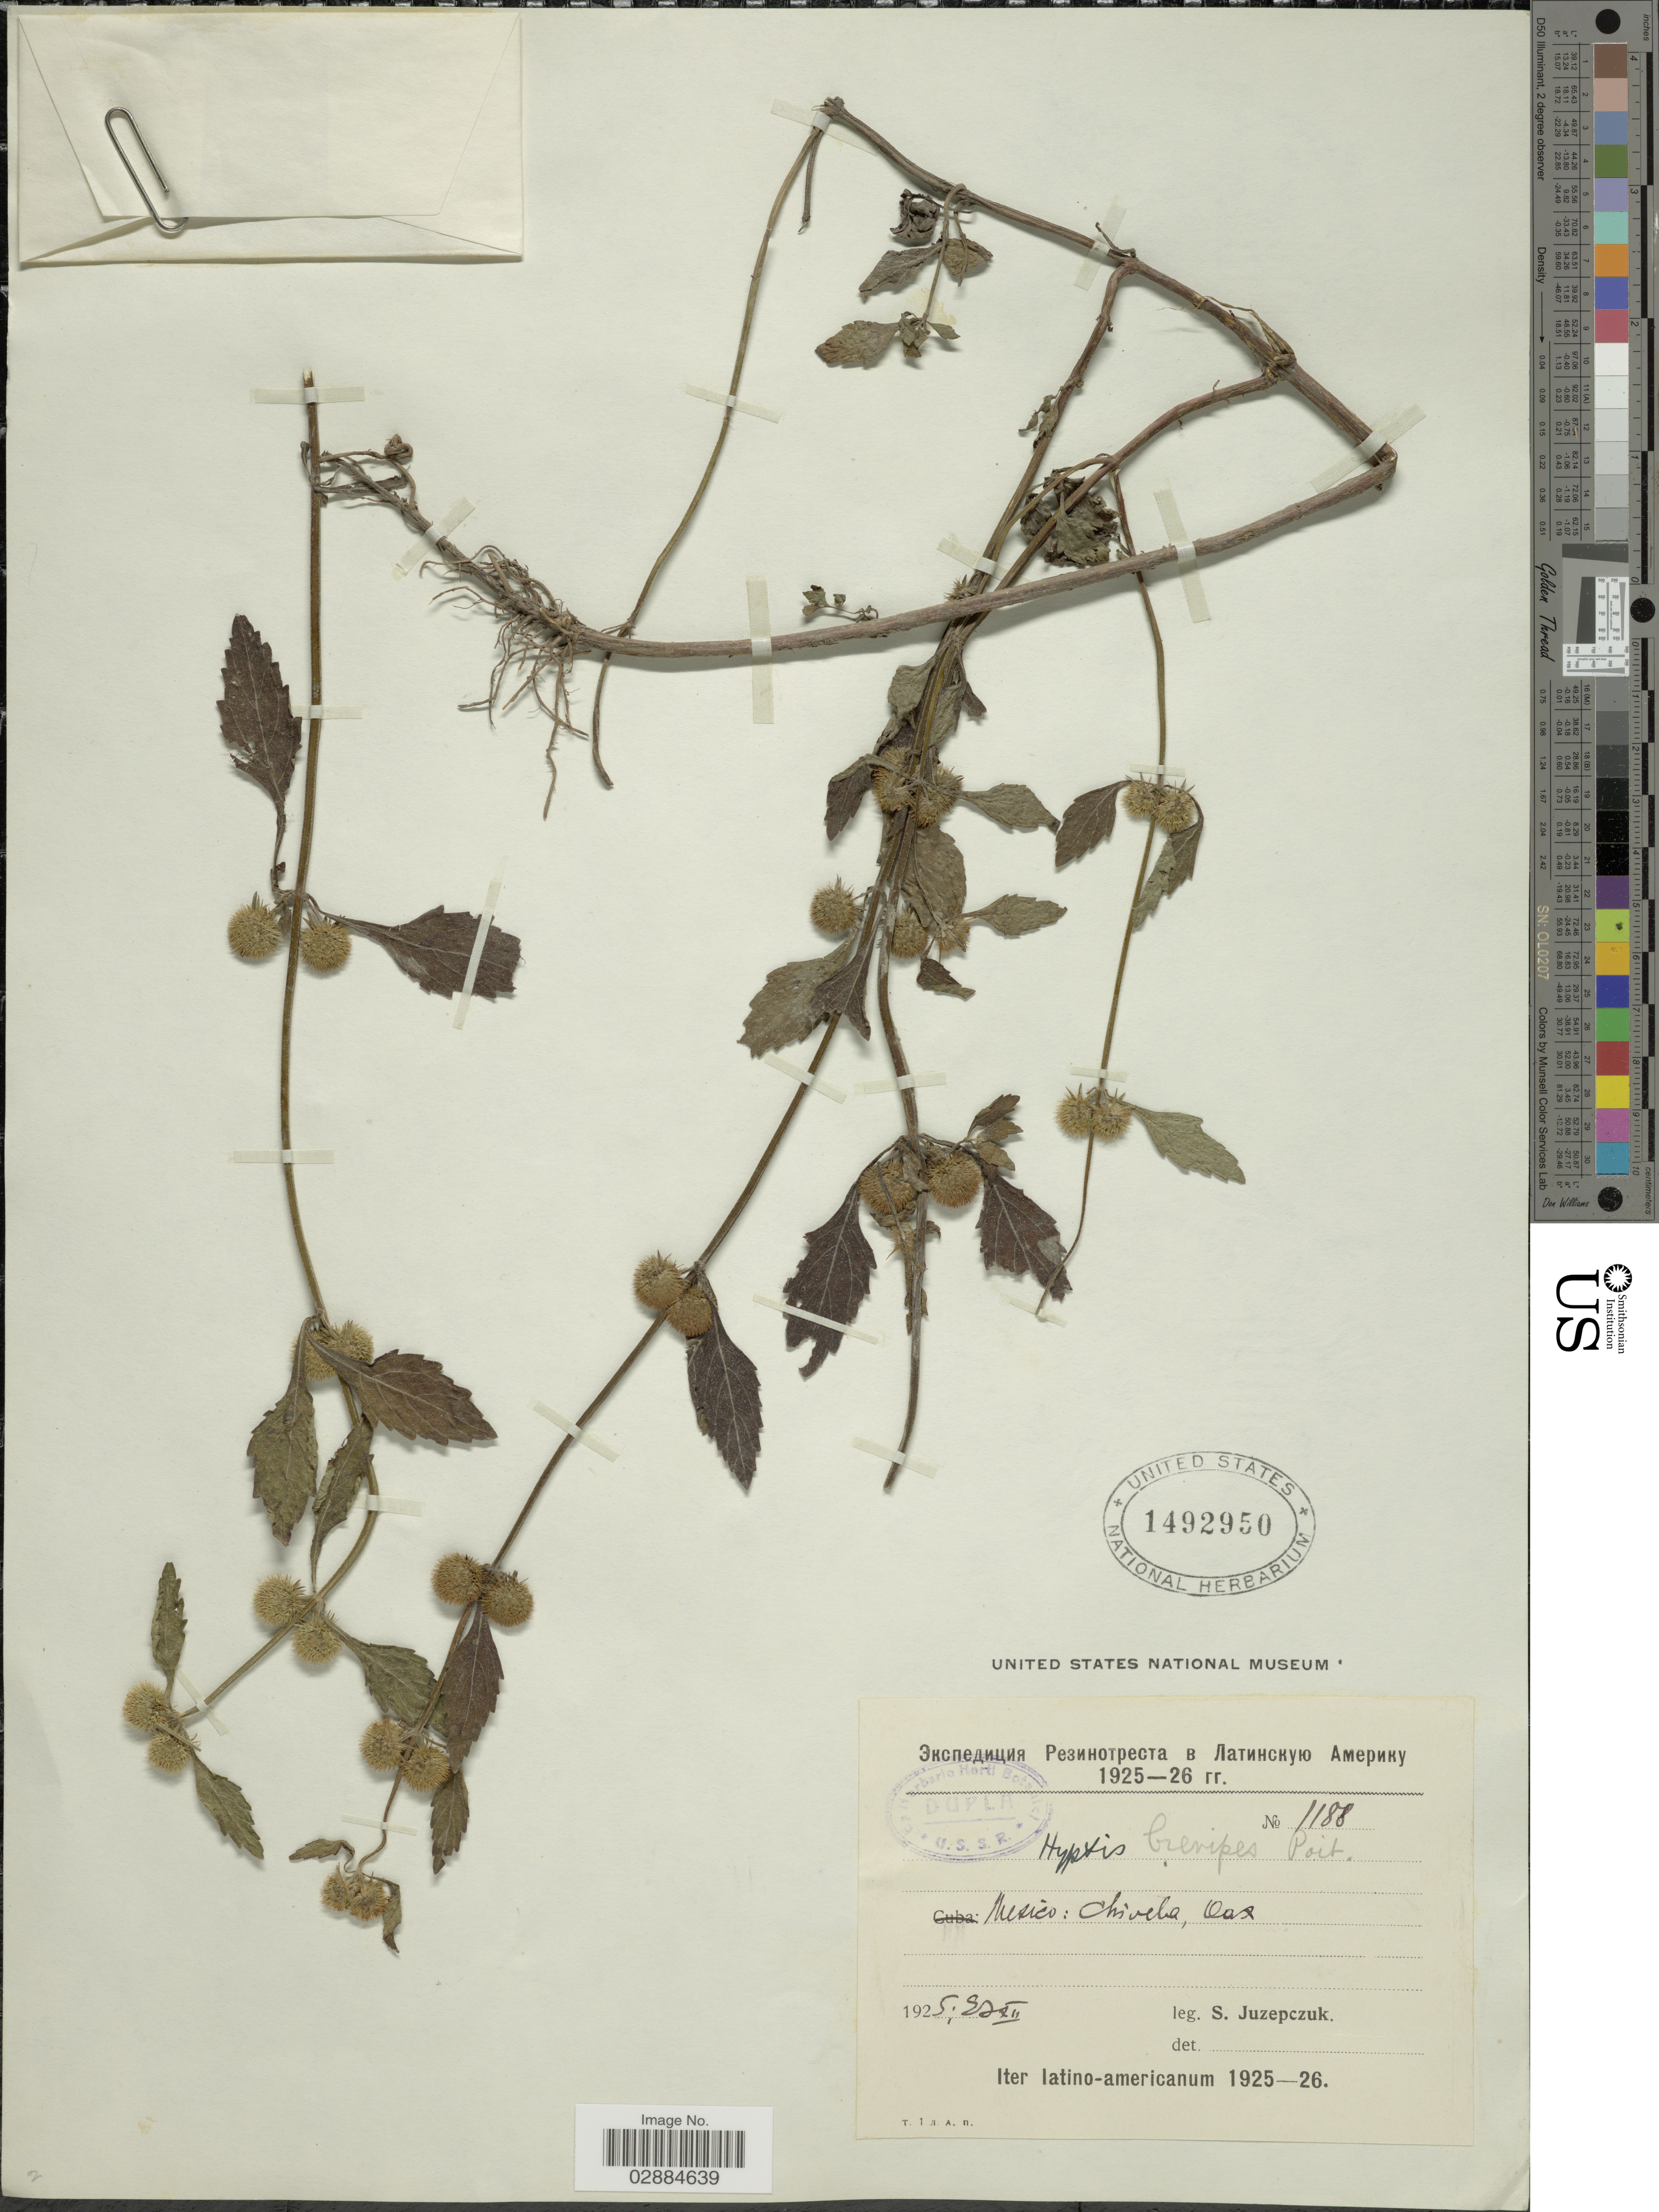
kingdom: Plantae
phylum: Tracheophyta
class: Magnoliopsida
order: Lamiales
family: Lamiaceae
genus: Hyptis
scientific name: Hyptis brevipes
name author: Poit.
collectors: S. V. Juzepczuk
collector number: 1188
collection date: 1925-12-22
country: Mexico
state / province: Oaxaca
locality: Chivela.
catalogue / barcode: US 1492950